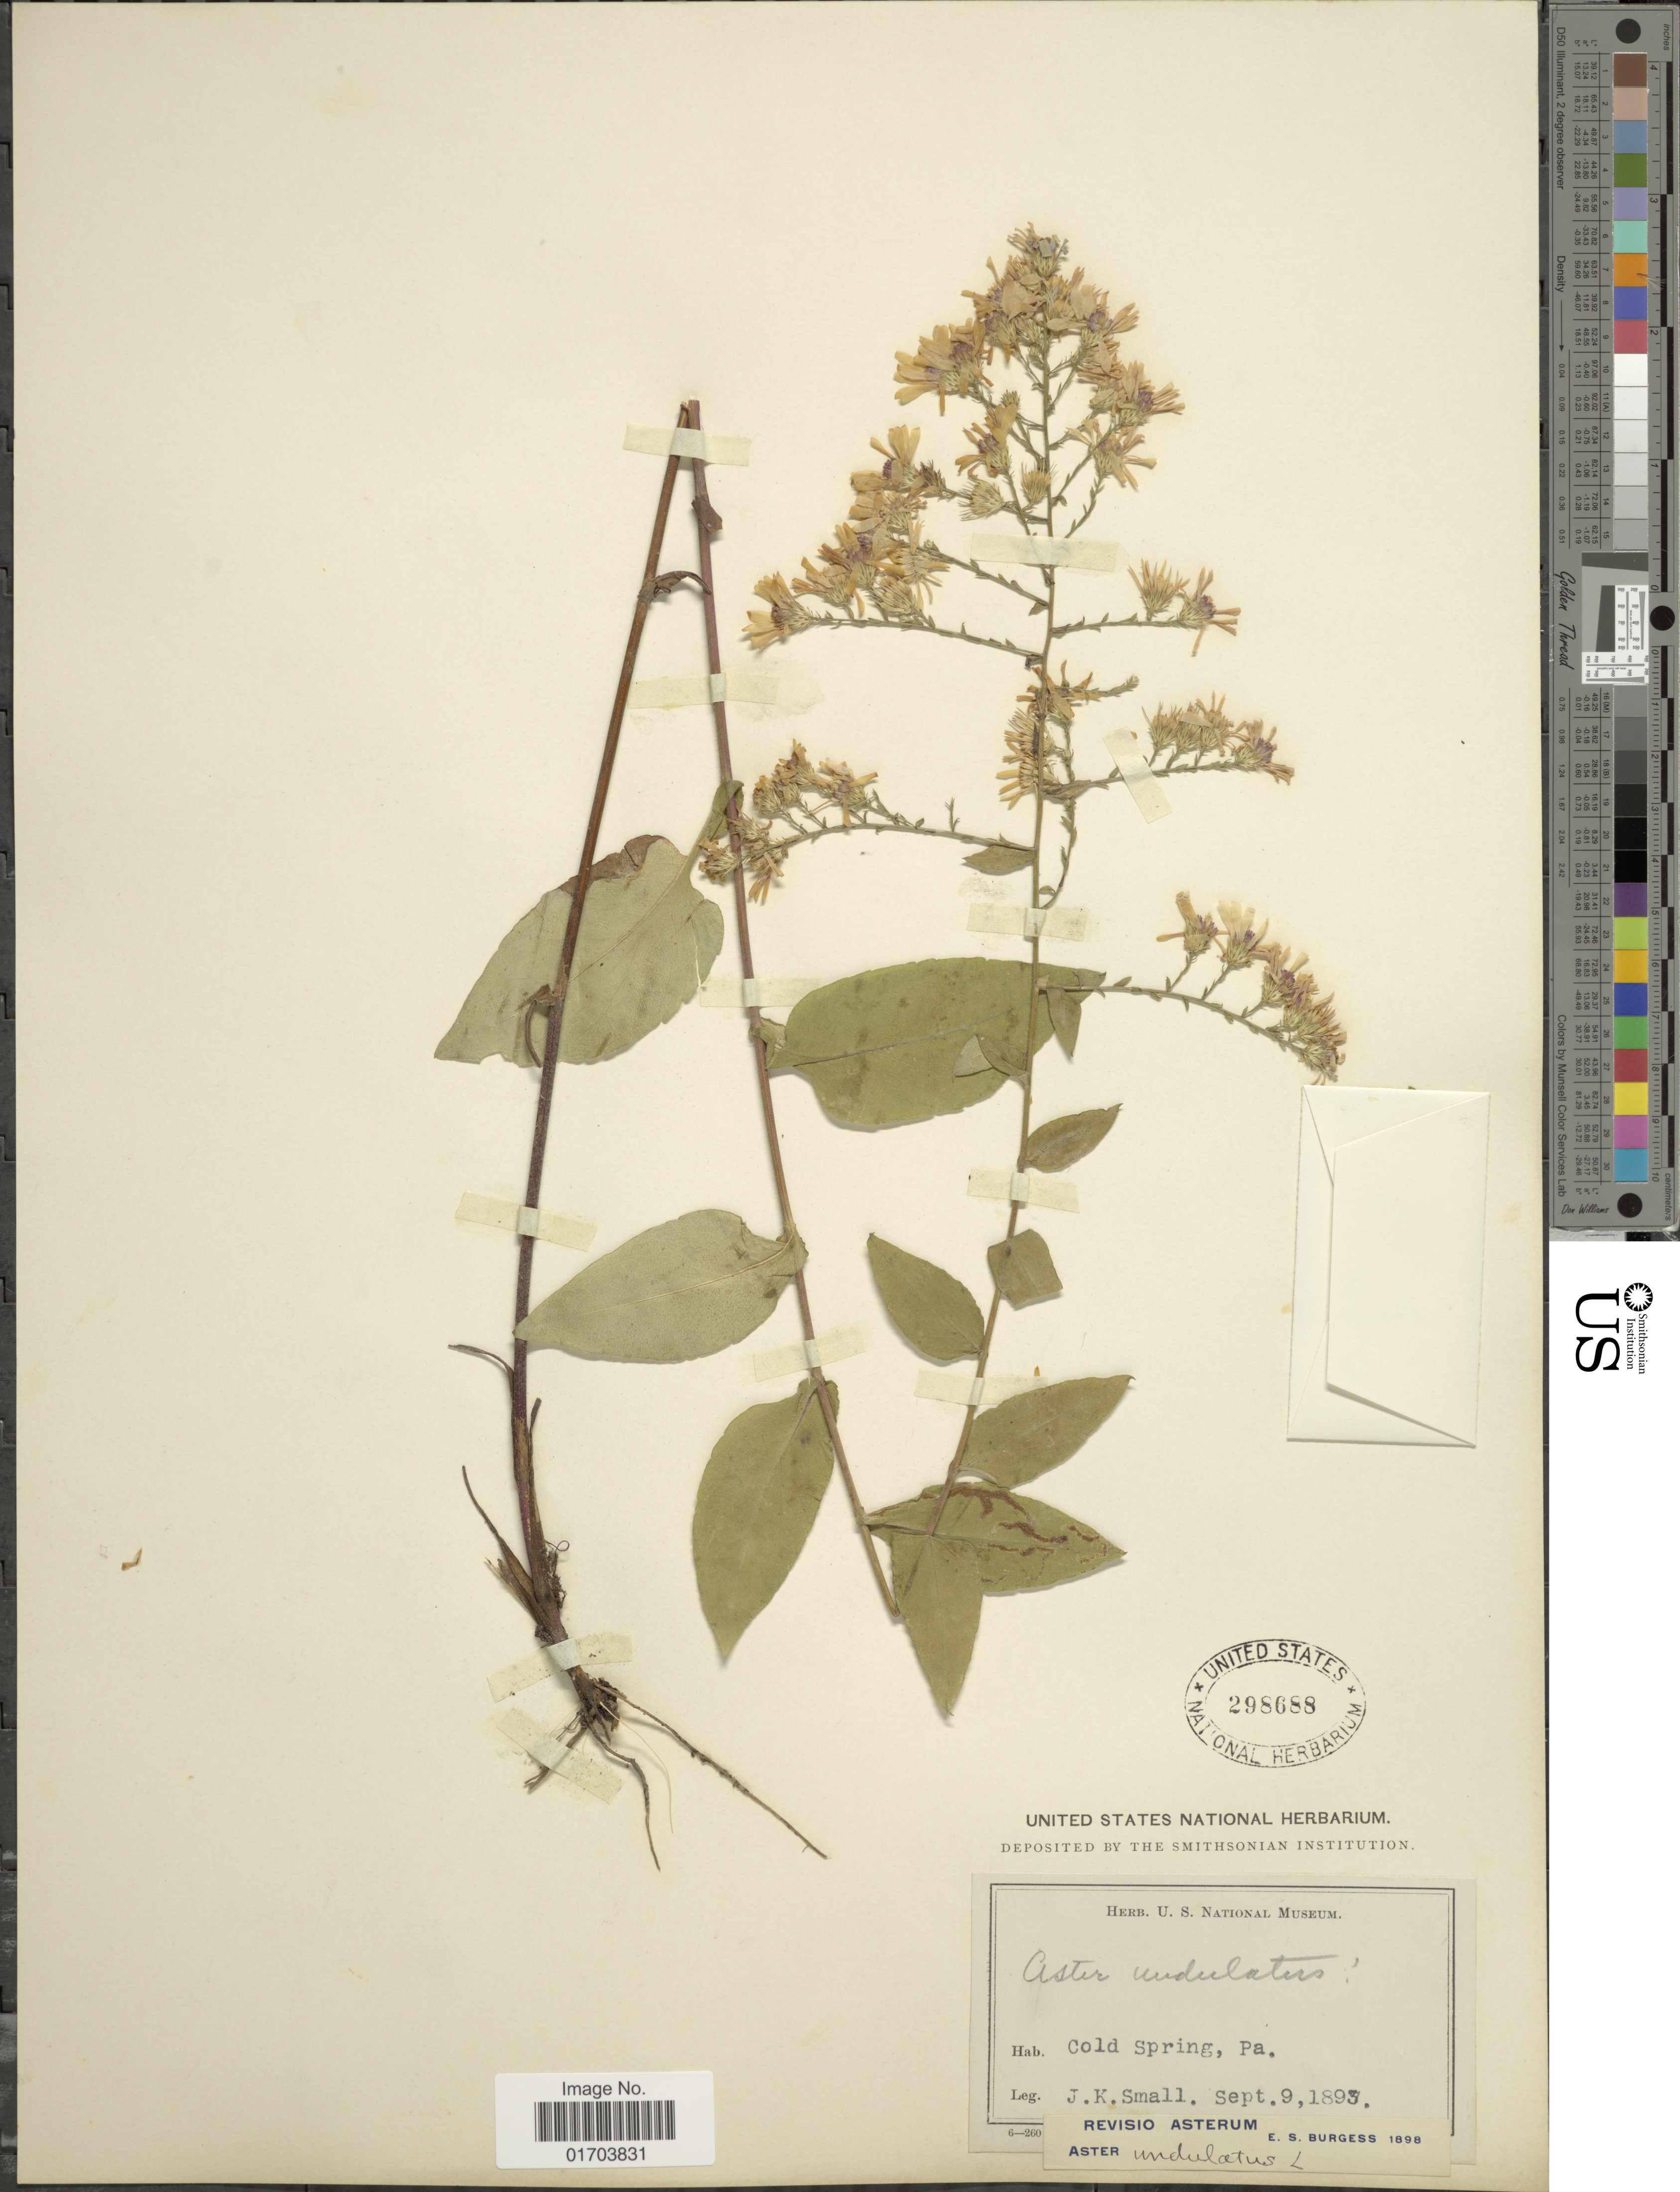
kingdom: Plantae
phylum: Tracheophyta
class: Magnoliopsida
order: Asterales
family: Asteraceae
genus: Symphyotrichum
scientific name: Symphyotrichum undulatum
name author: (L.) G.L. Nesom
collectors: J. K. Small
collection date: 1896-09-09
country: United States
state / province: Pennsylvania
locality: Cold Spring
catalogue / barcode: US 298688